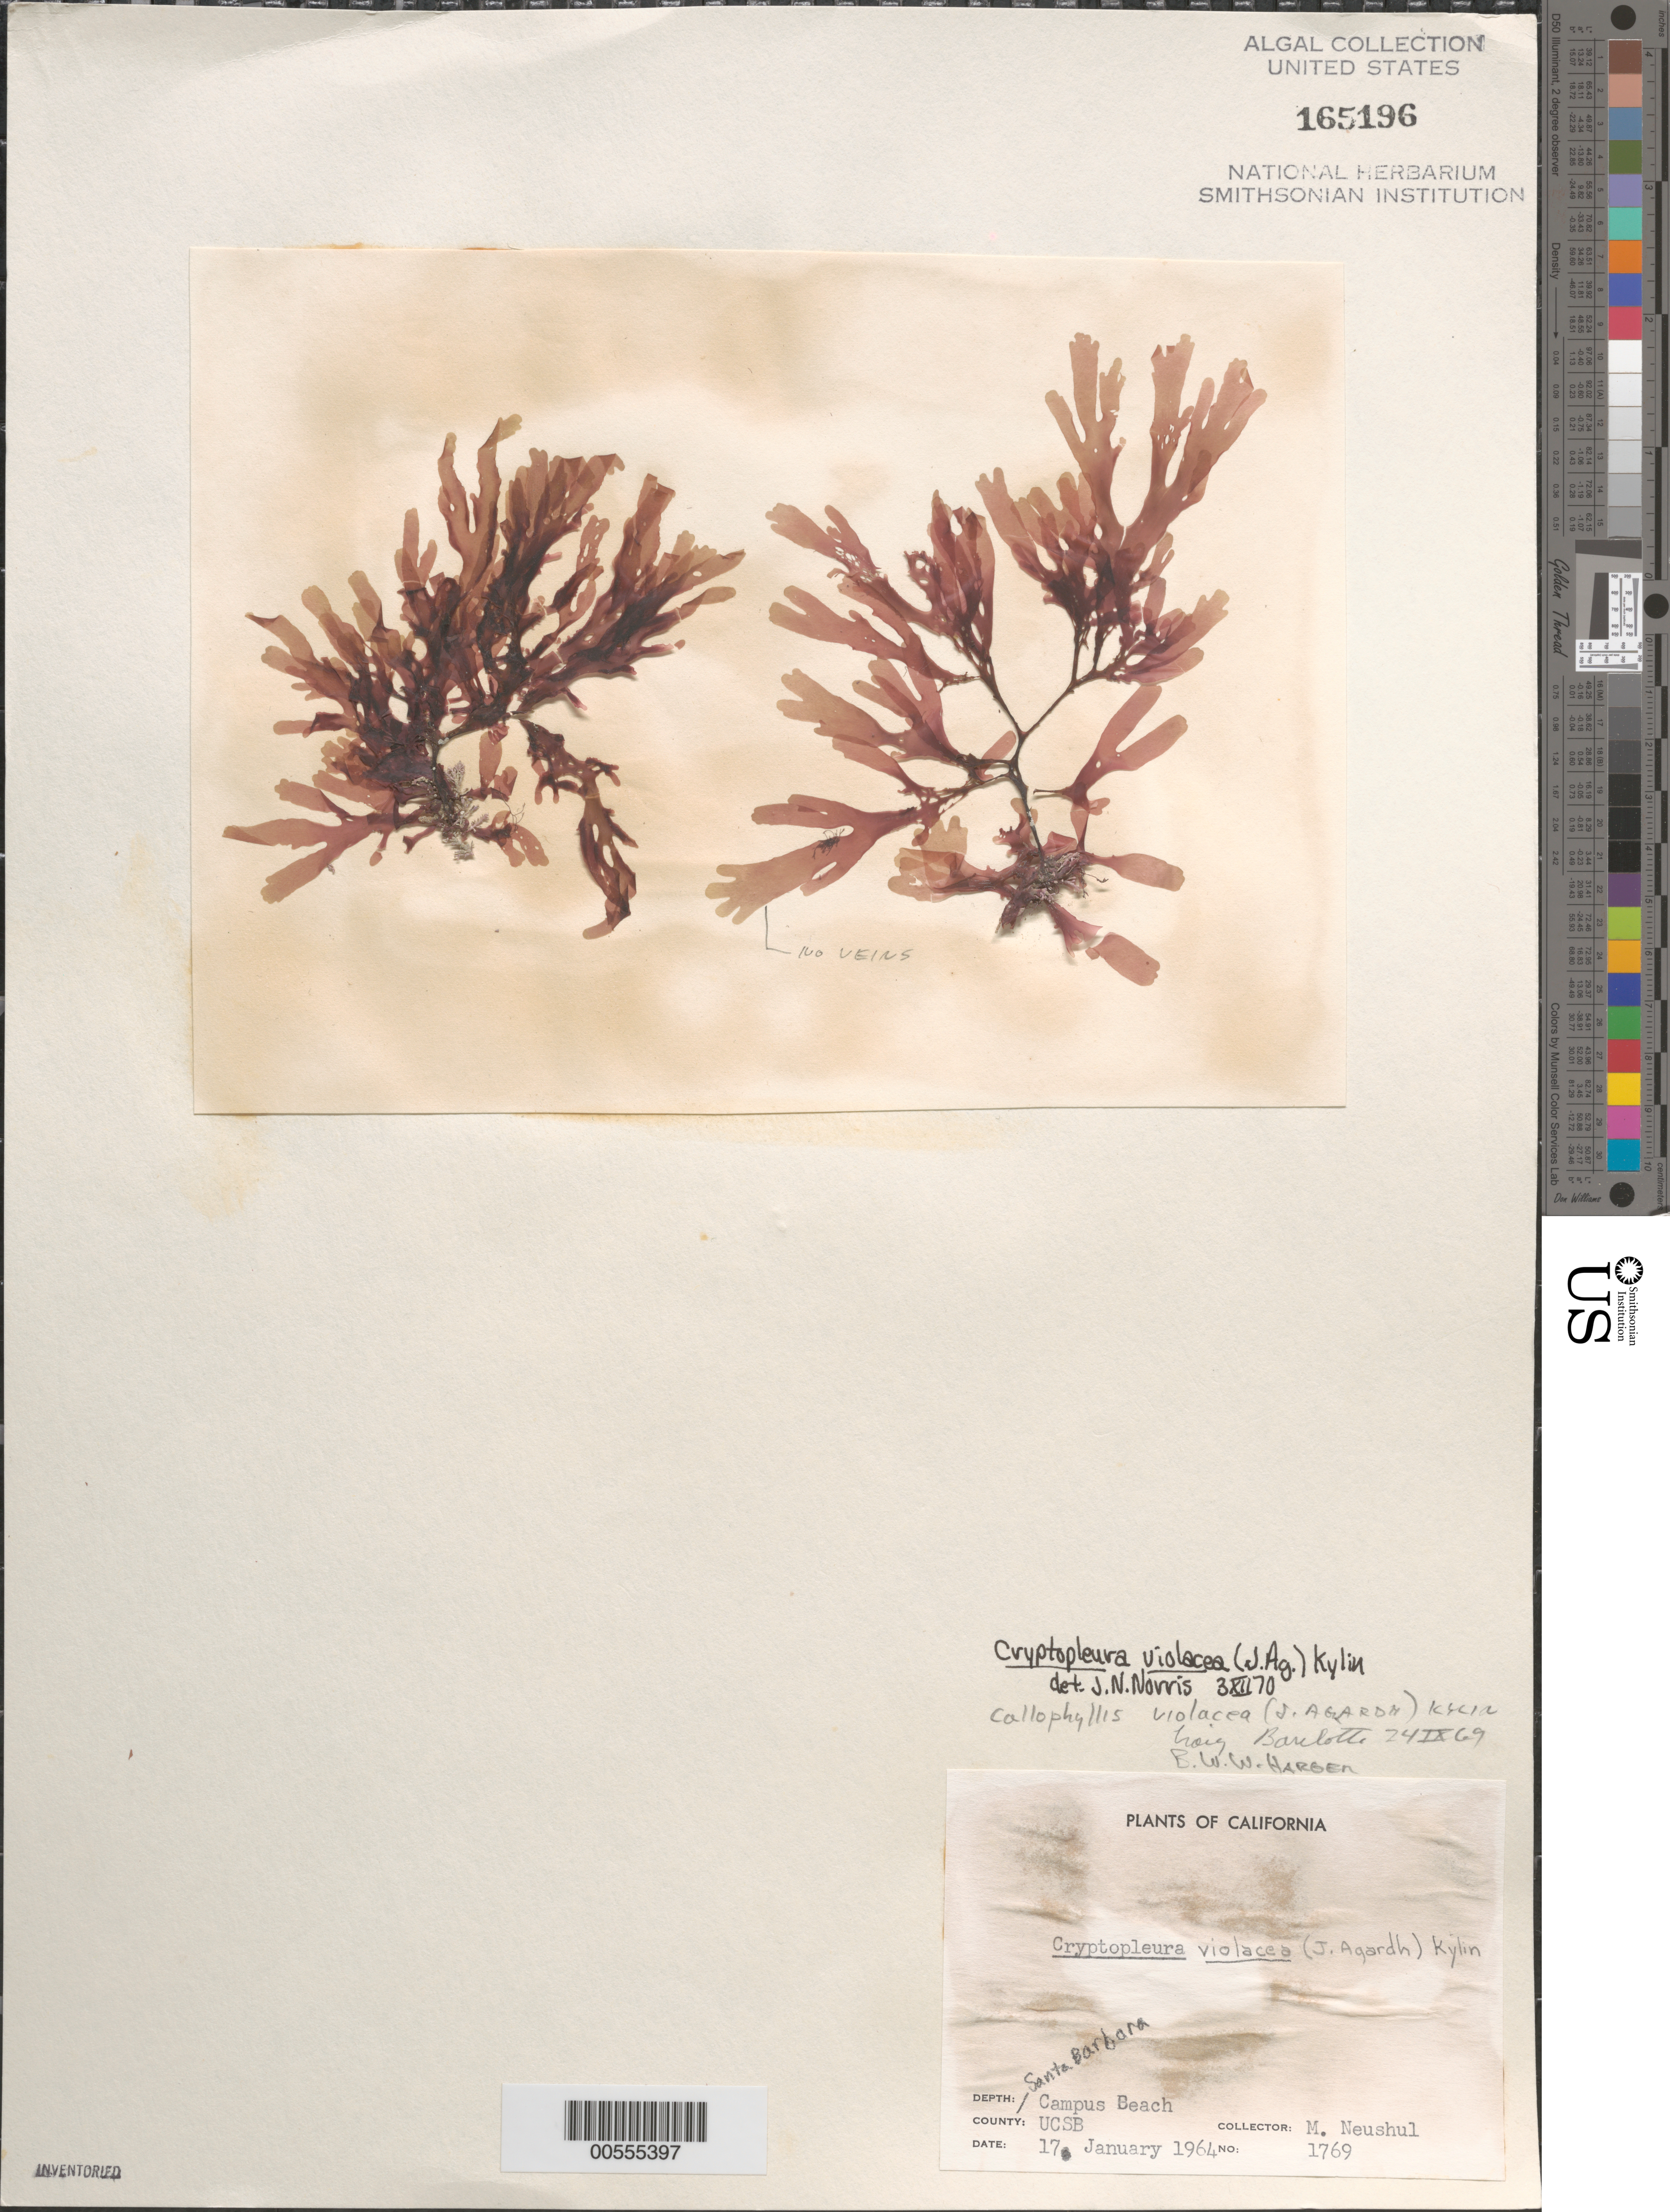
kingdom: Plantae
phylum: Rhodophyta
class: Florideophyceae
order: Ceramiales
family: Delesseriaceae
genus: Cryptopleura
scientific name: Cryptopleura violacea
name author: (J. Ag.) Kylin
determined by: Norris, James N.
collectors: M. Neushul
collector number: Neushul 1769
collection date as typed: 17 Jan 1964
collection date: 1964-01-17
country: United States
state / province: California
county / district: Santa Barbara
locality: Campus Beach, University of California Santa Barbara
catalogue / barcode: US 165196